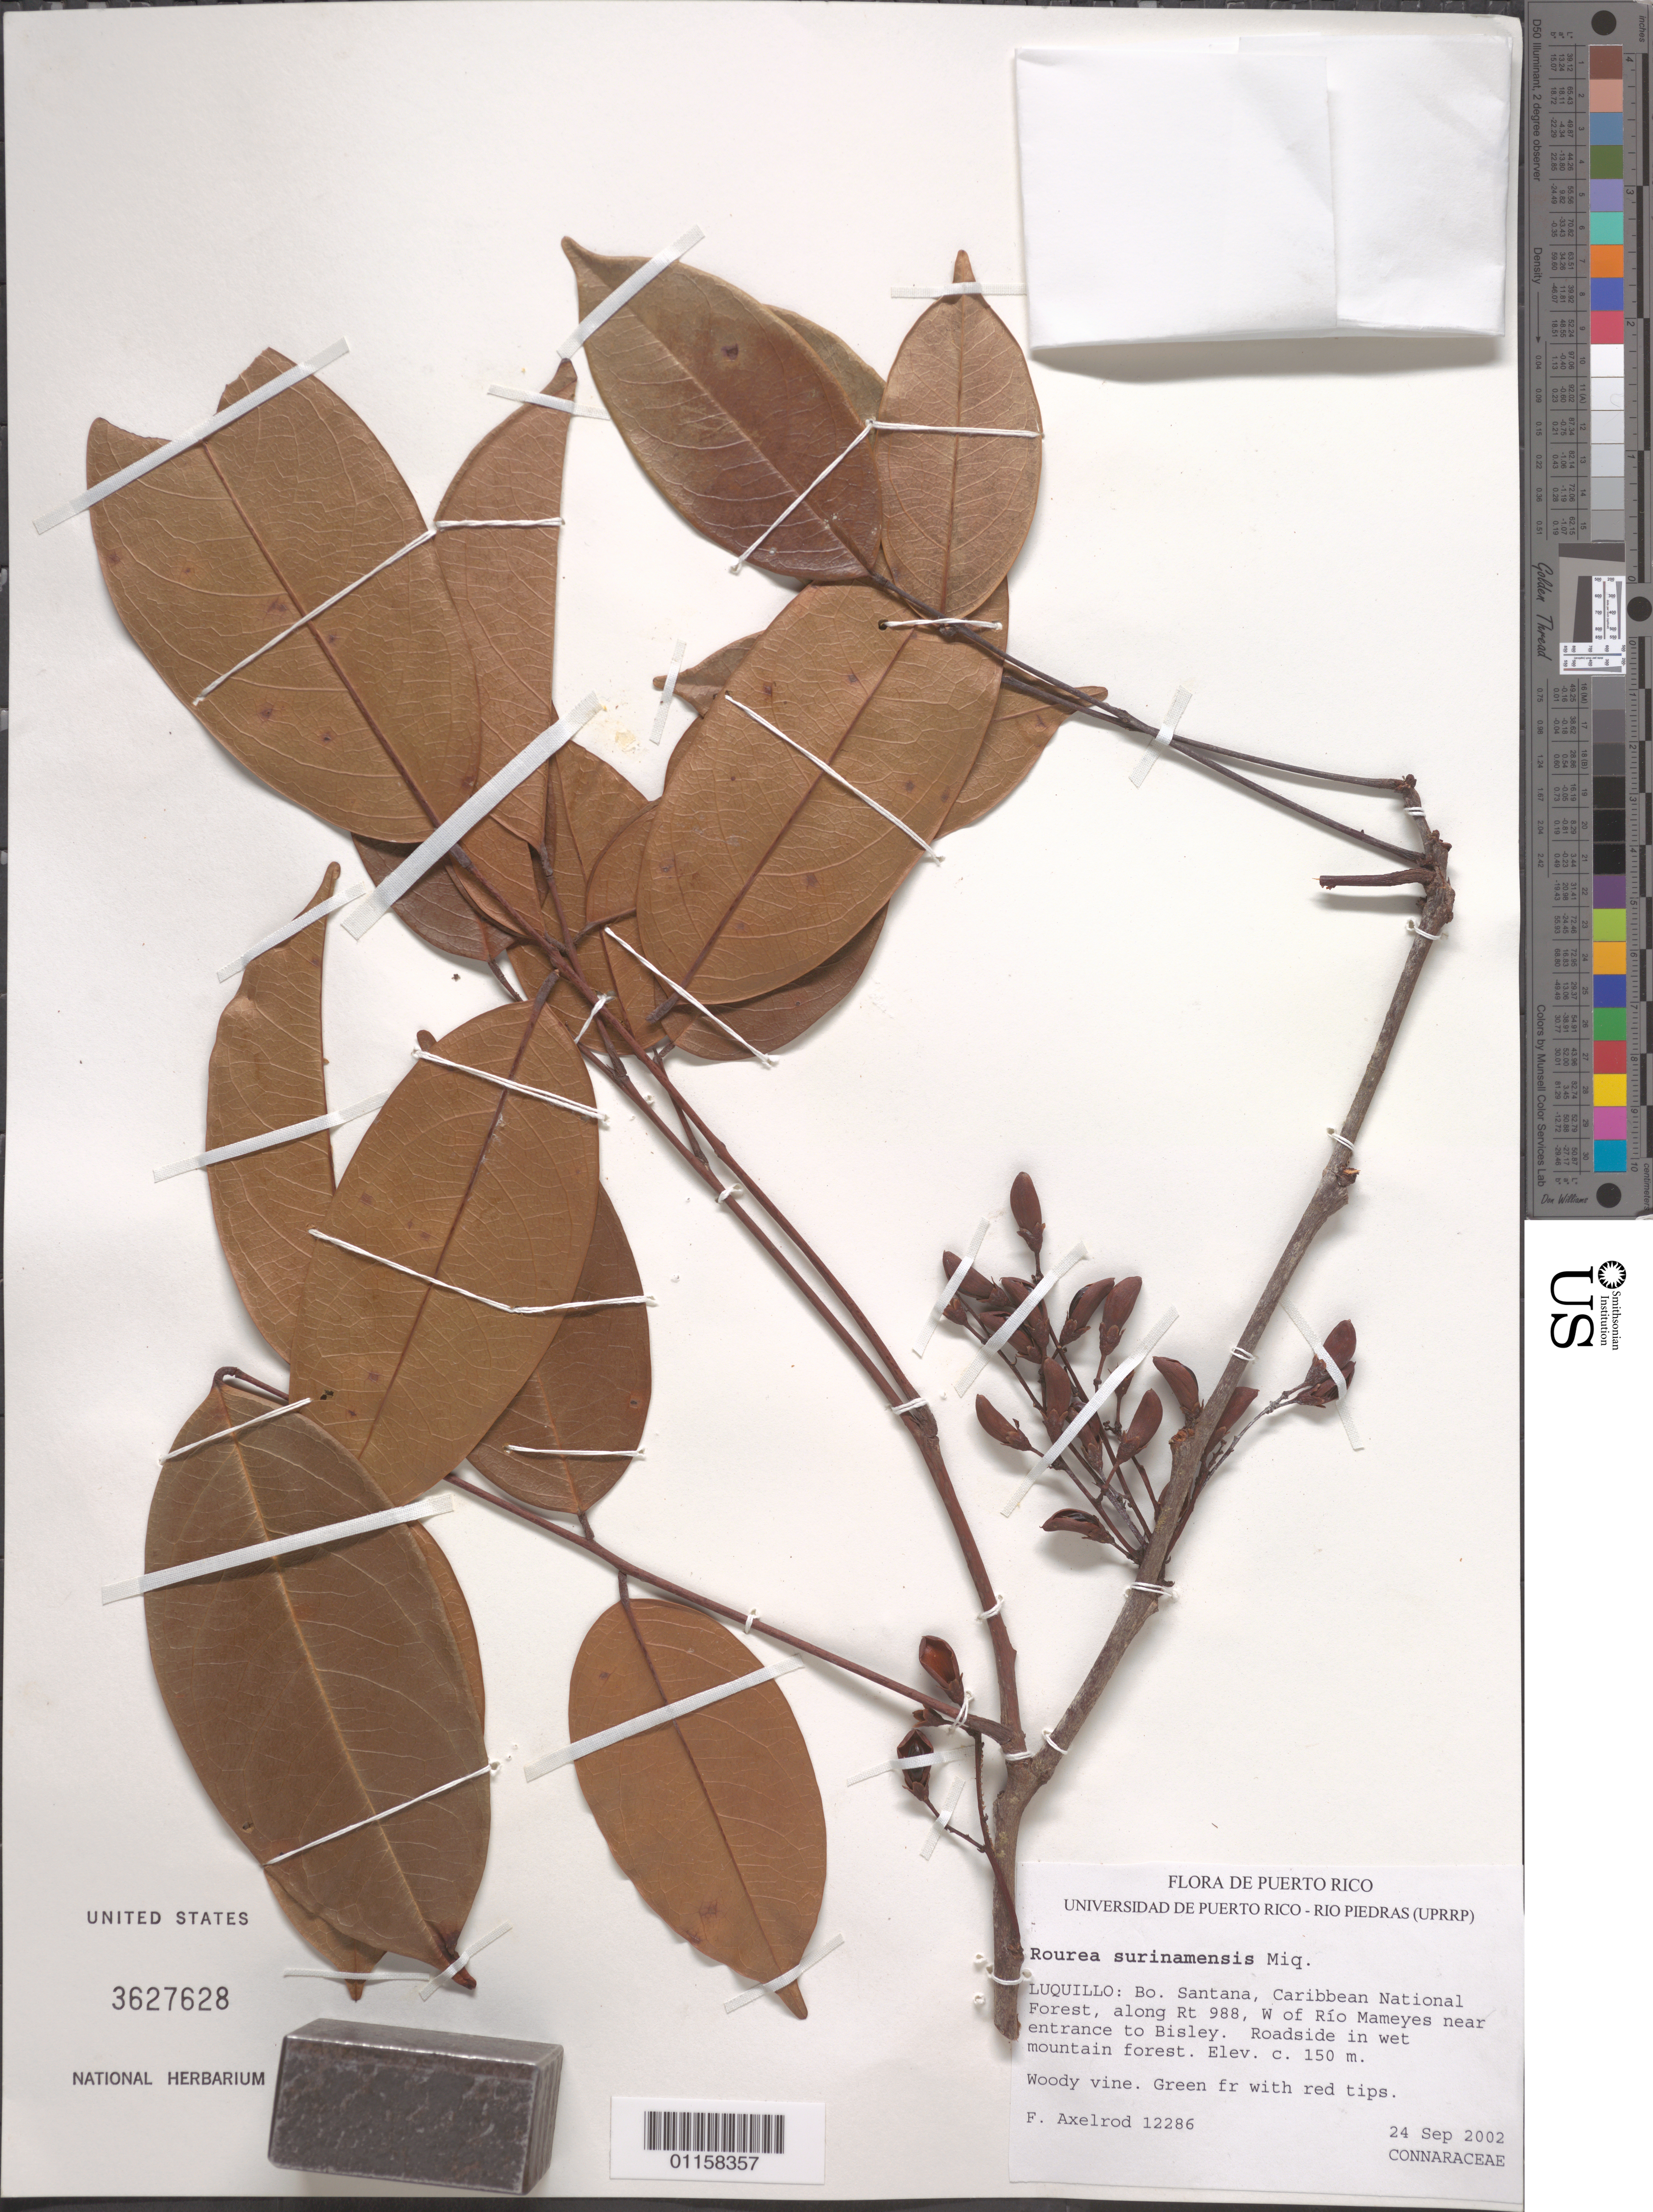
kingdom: Plantae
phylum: Tracheophyta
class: Magnoliopsida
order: Oxalidales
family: Connaraceae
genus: Rourea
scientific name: Rourea surinamensis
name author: Miq.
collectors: F. S. Axelrod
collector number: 12286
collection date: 2002-09-24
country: Puerto Rico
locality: Luquillo. Bo. Santana, Caribbean National Forest, along Rt. 988, W of Río Mameyes, near entrance to Bisley.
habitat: Roadside in wet mountain forest.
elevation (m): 150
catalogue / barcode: US 3627628